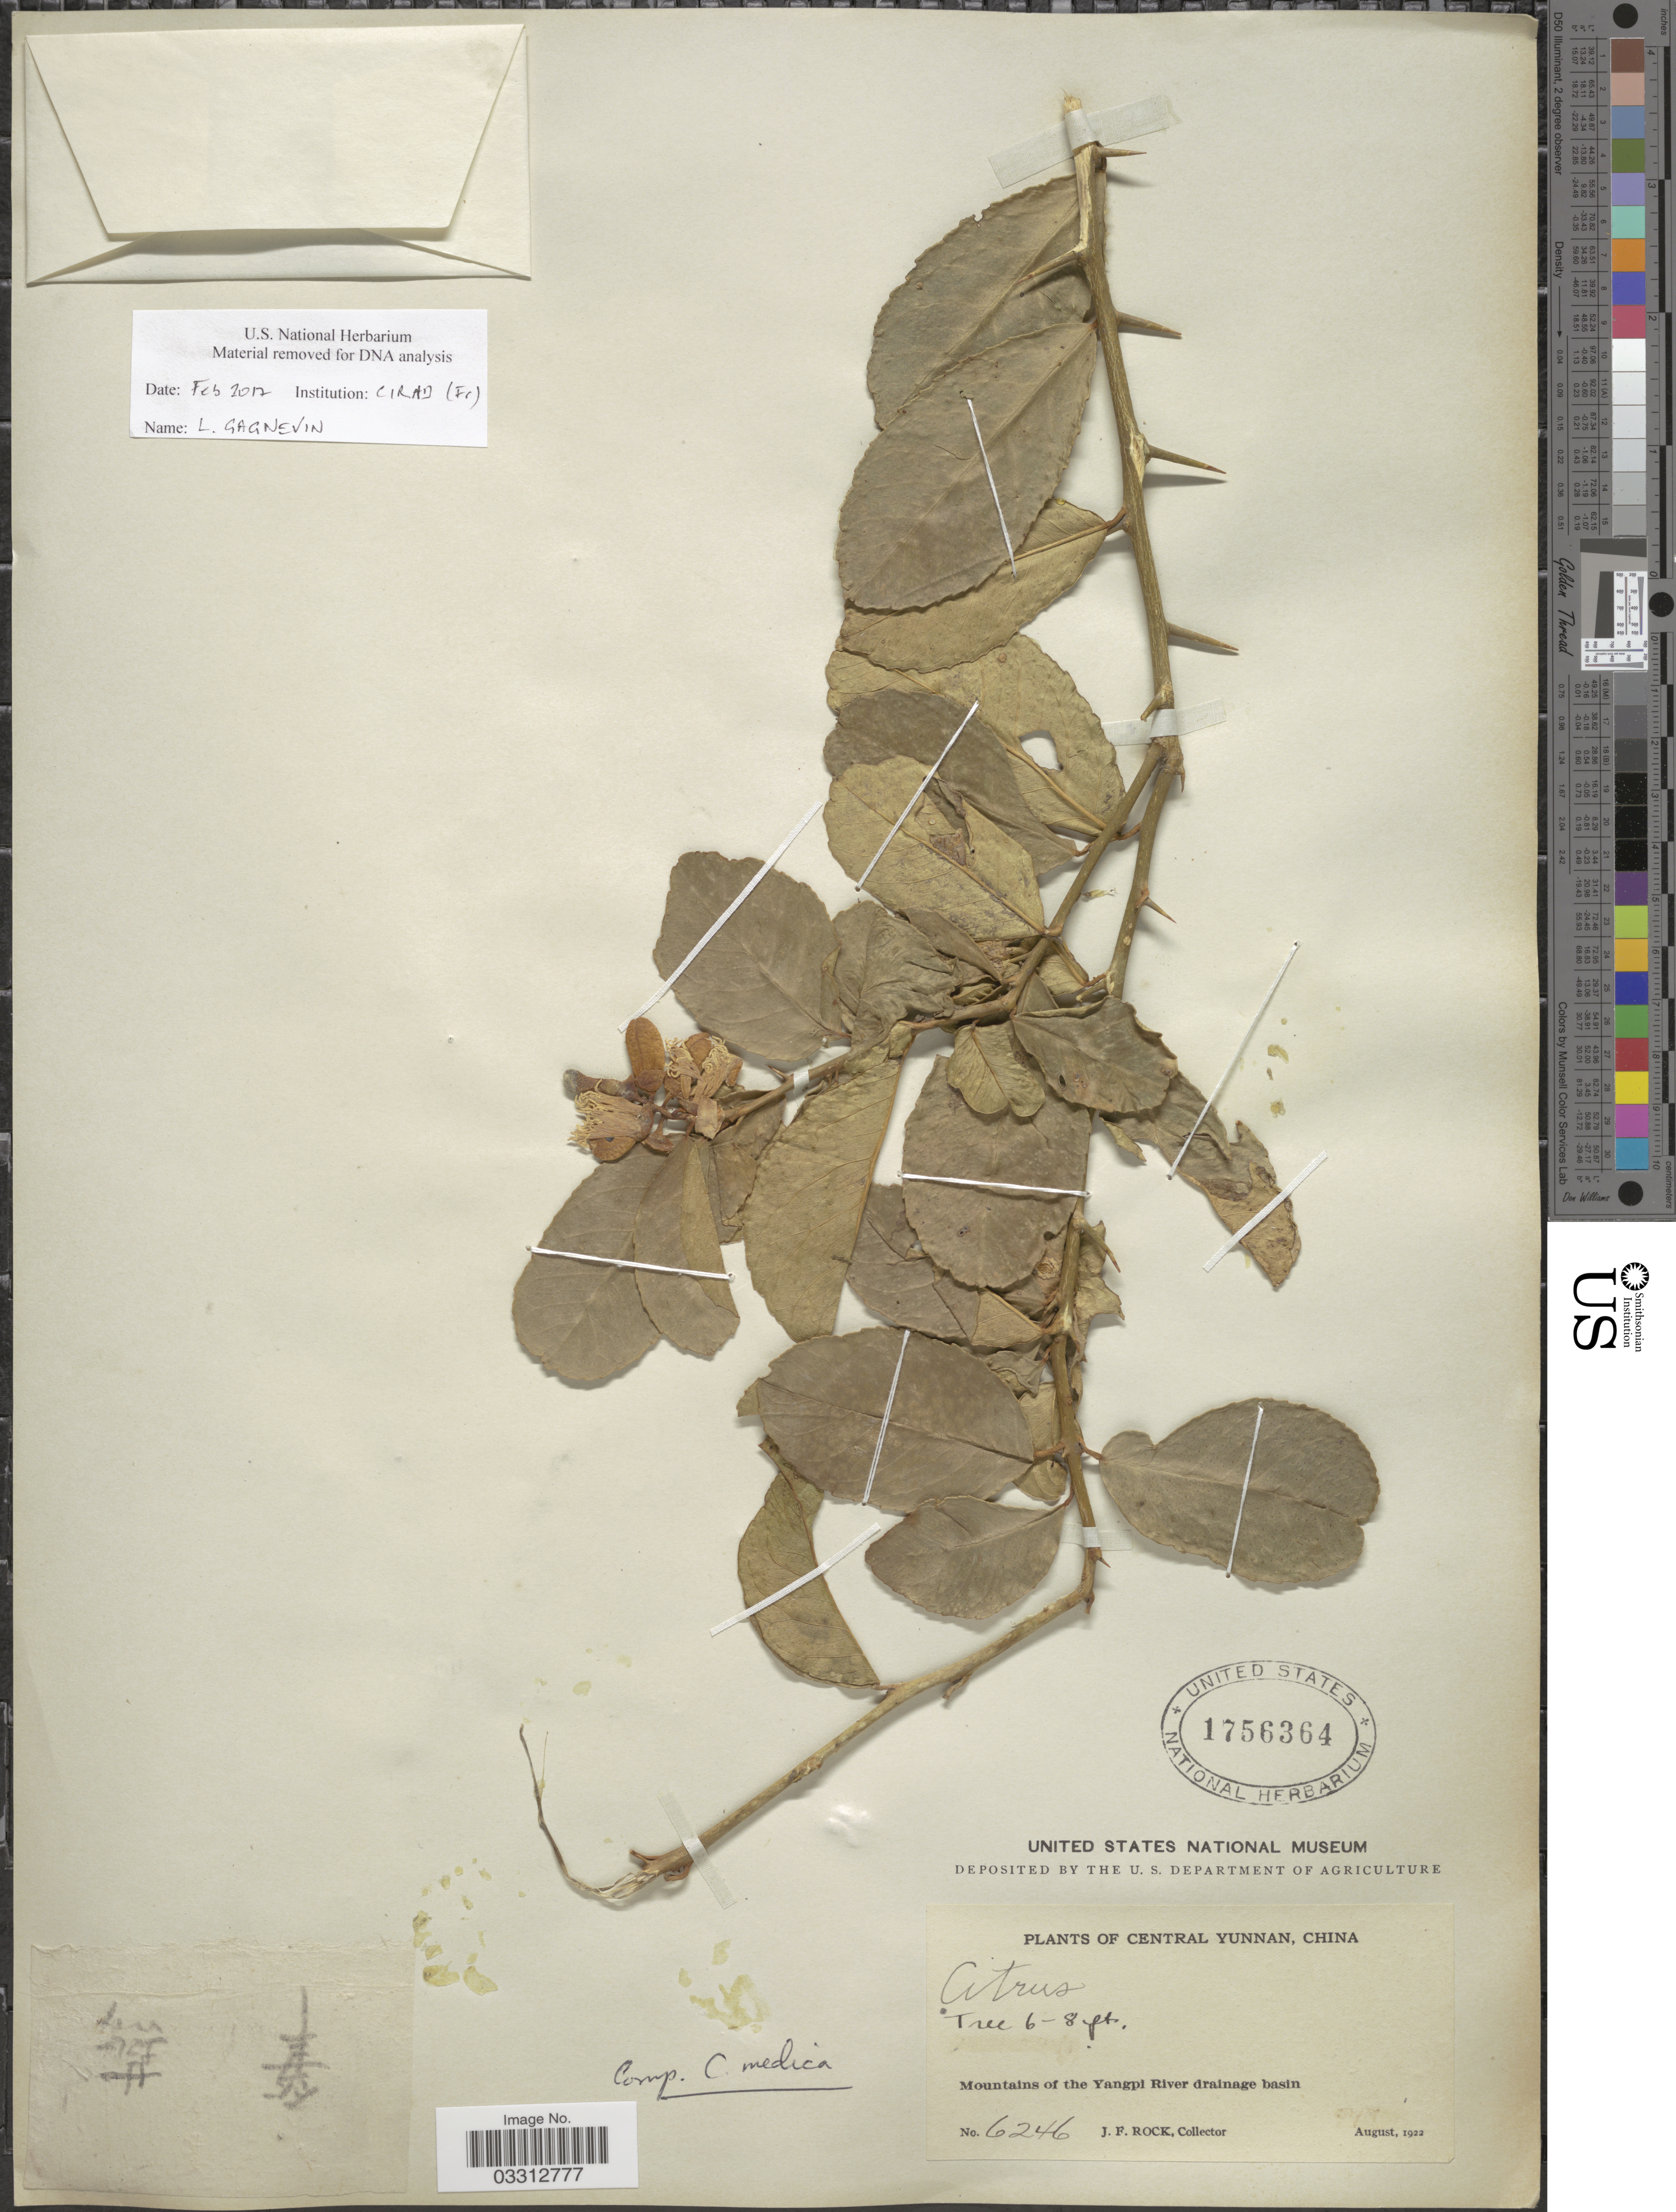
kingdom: Plantae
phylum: Tracheophyta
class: Magnoliopsida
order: Sapindales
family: Rutaceae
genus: Citrus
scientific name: Citrus medica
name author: L.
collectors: J. Rock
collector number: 6246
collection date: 1922-08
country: China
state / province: Yunnan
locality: Central Yunnan, Mountains of the Yangpi River drainage basin.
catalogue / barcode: US 1756364